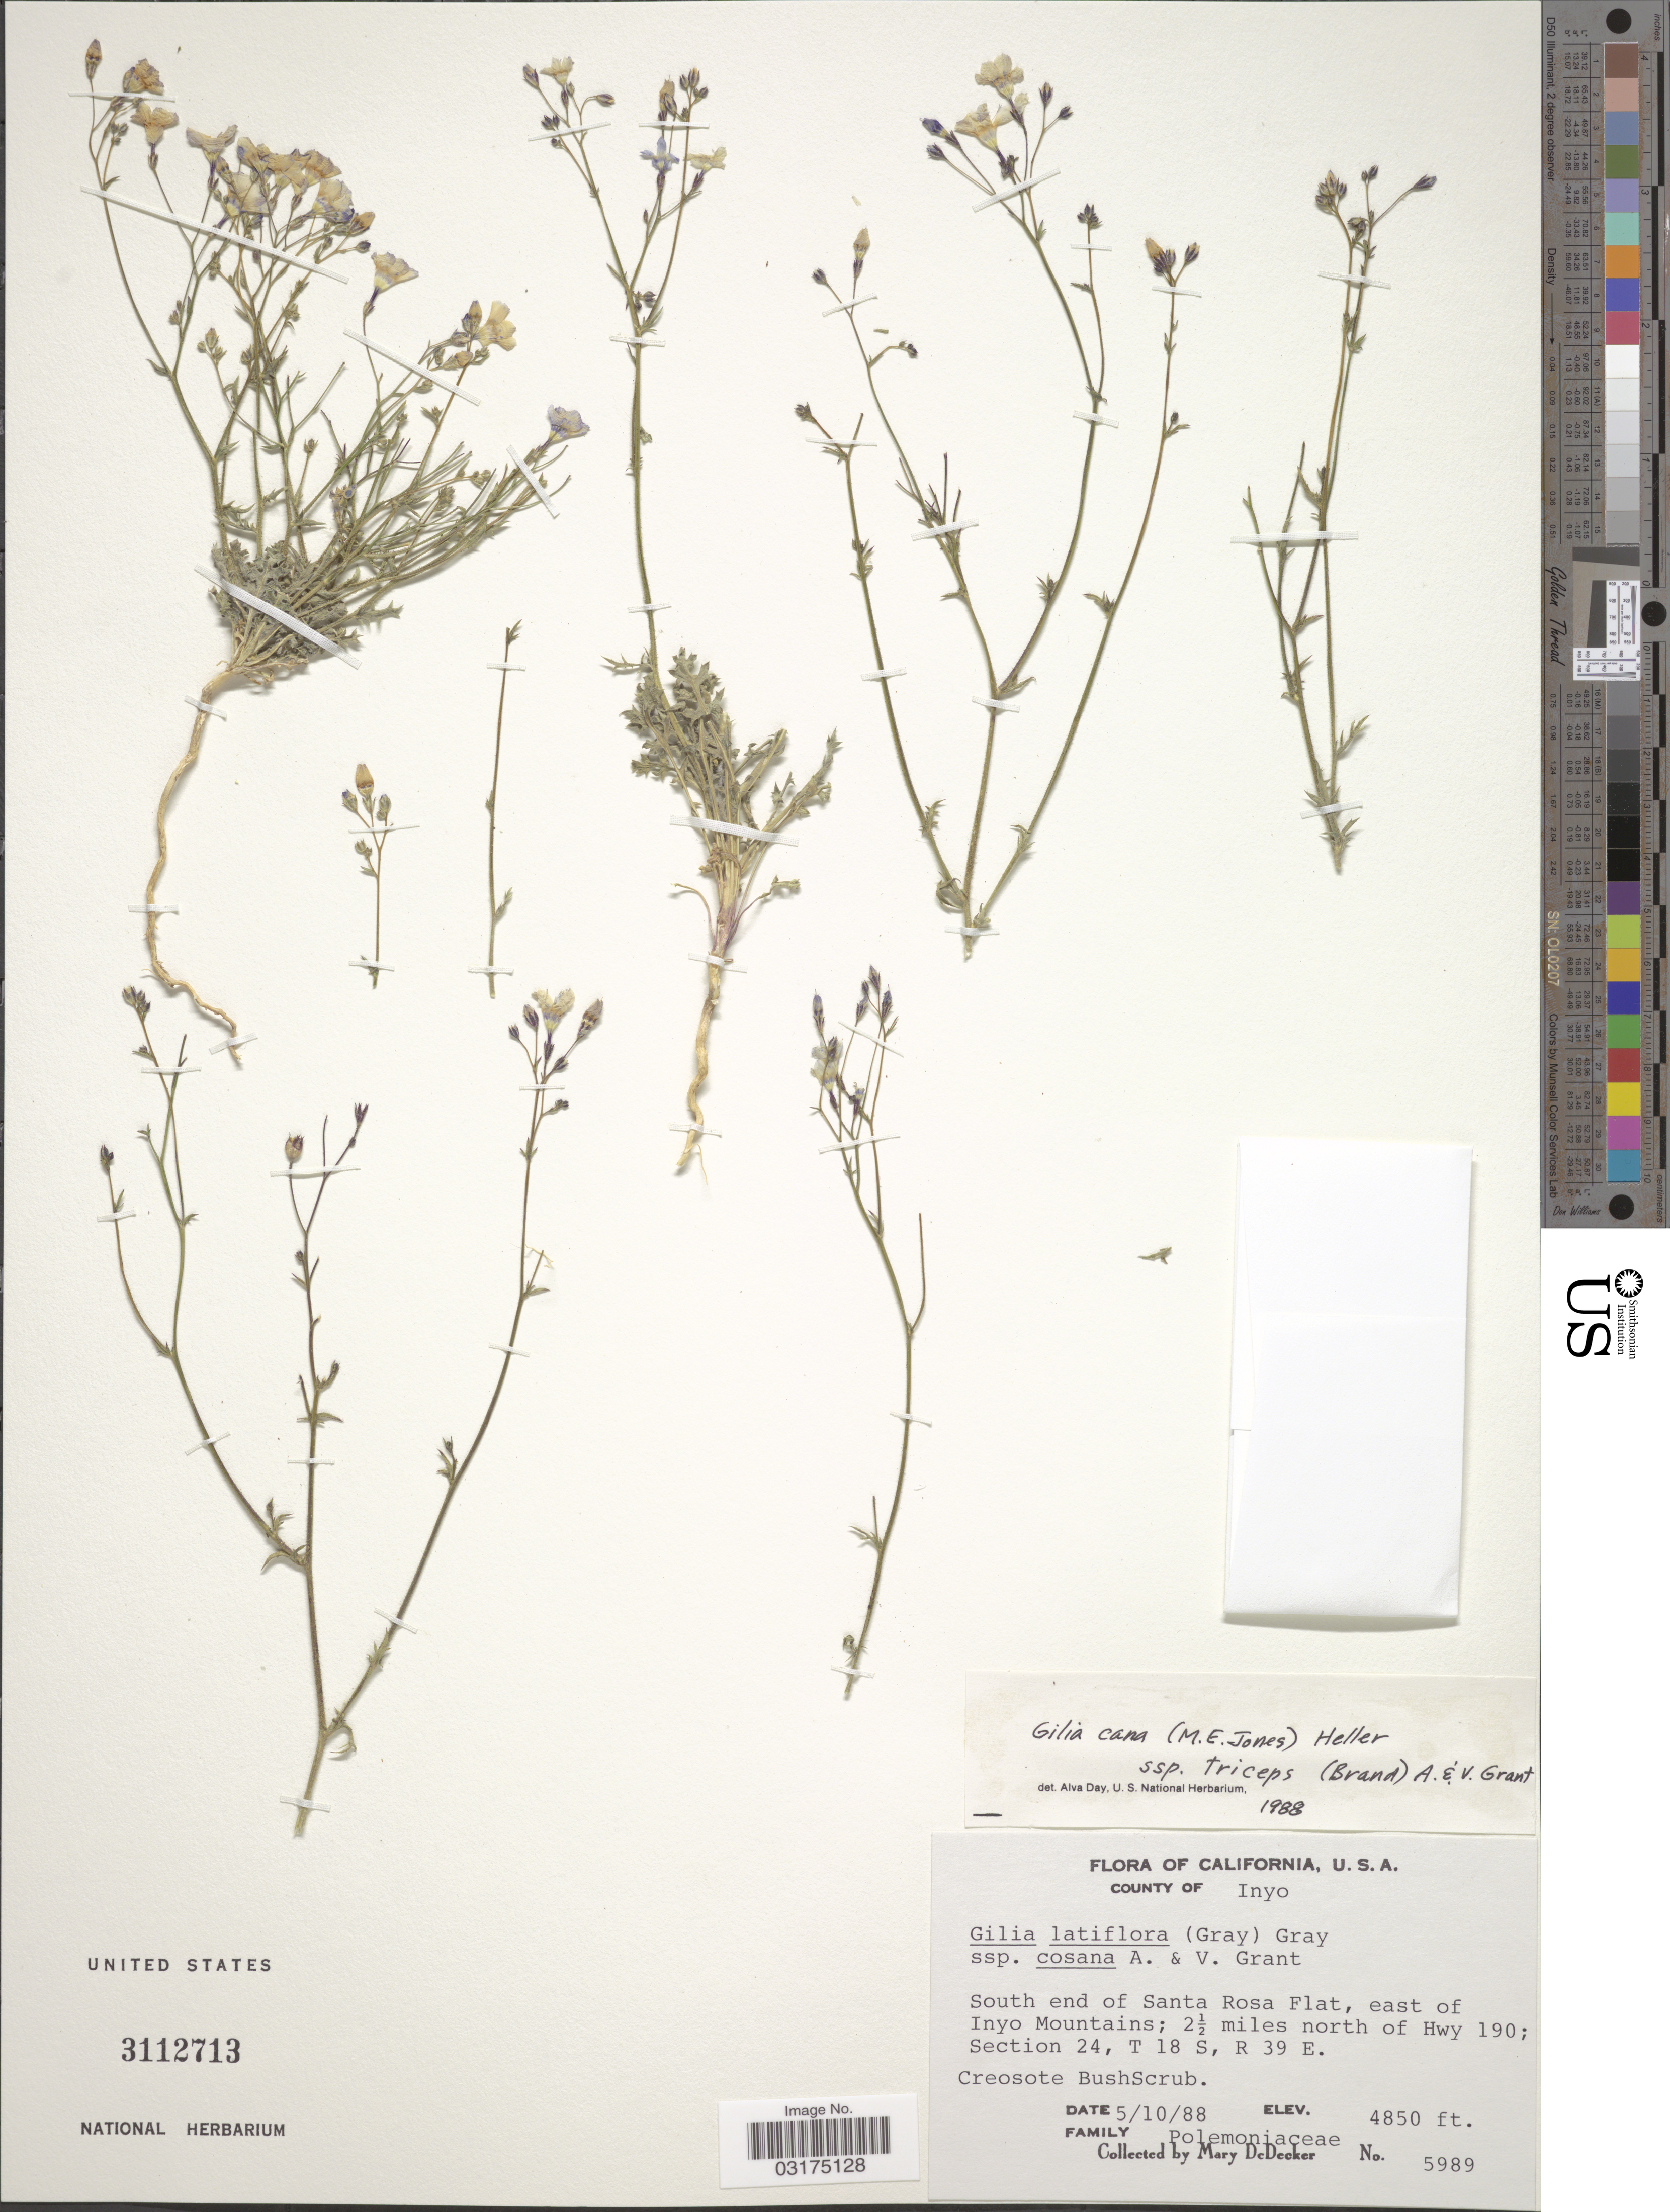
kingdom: Plantae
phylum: Tracheophyta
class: Magnoliopsida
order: Ericales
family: Polemoniaceae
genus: Gilia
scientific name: Gilia cana subsp. triceps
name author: (Brand) A.D. Grant & V.E. Grant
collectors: M. Dedecker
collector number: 5989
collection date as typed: Transcribed d/m/y: 10/5/88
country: United States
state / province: California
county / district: Inyo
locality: County of Inyo, South end of Santa Rosa Flat, east of Inyo Mountains; 2½ miles north of Hwy 190; Section 24, T18S, R39E.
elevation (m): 1478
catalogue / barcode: US 3112713